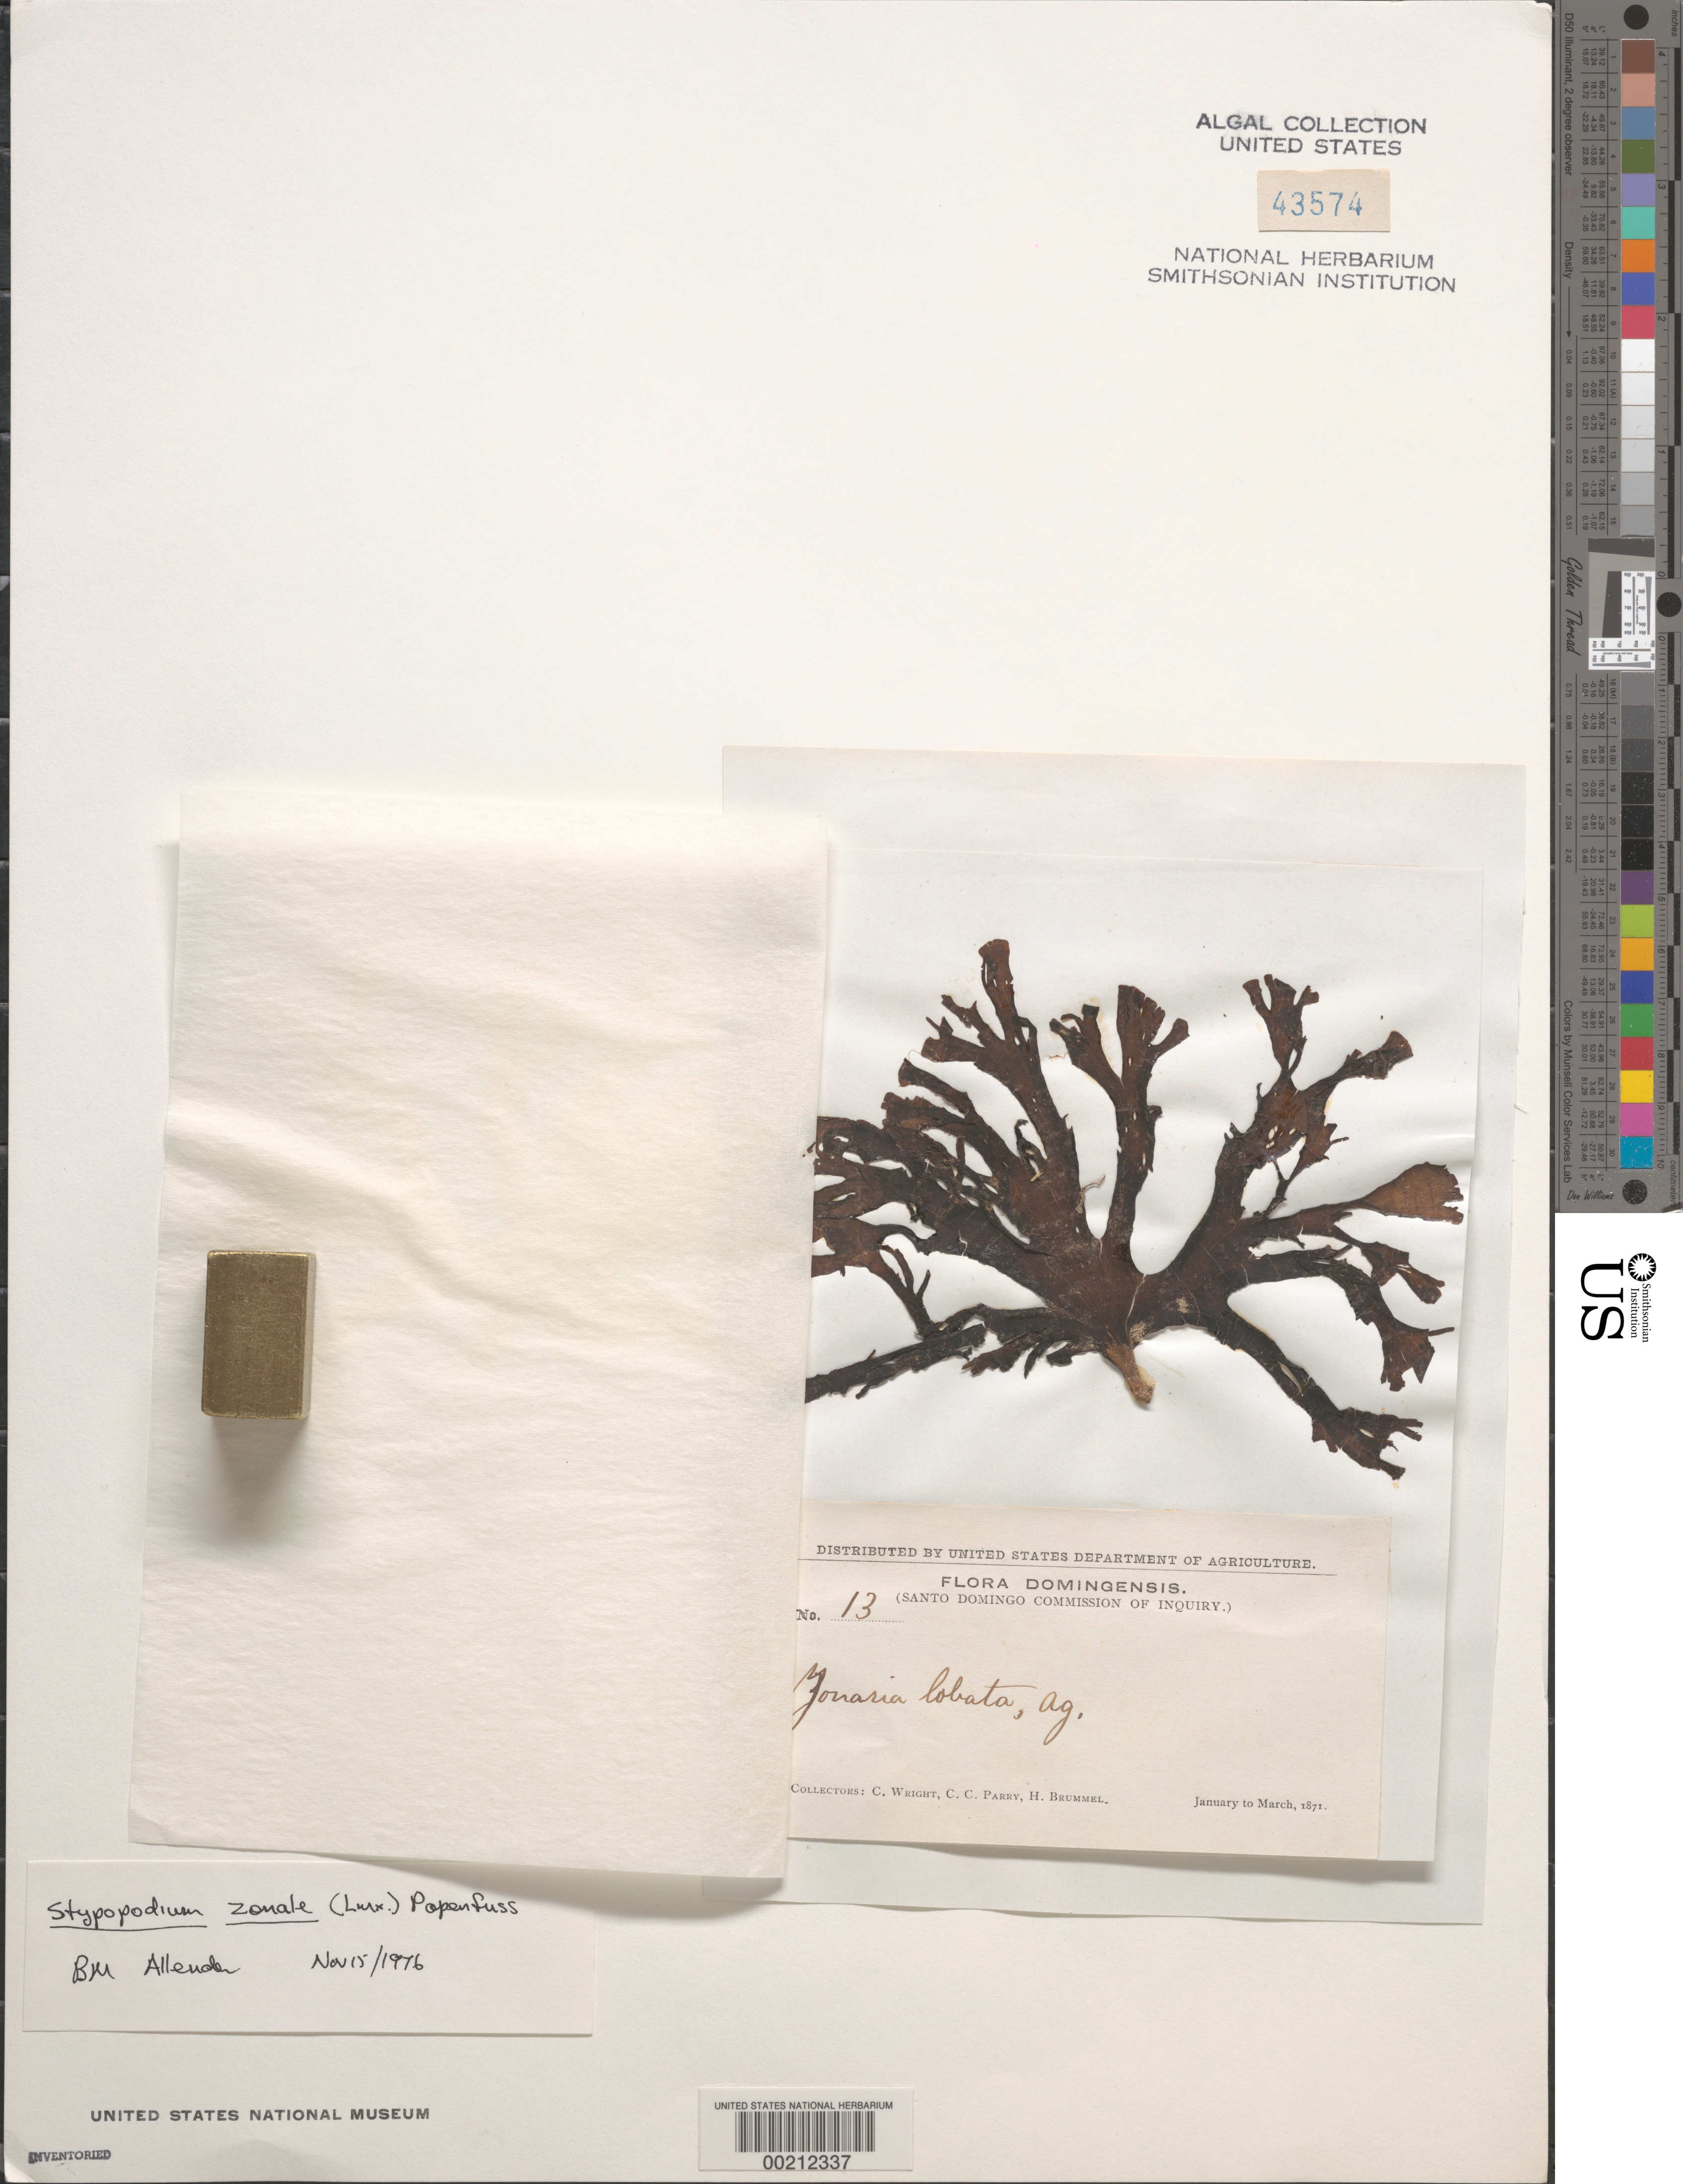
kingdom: Chromista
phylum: Ochrophyta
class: Phaeophyceae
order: Dictyotales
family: Dictyotaceae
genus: Stypopodium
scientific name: Stypopodium zonale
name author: (J.V.Lamouroux) Papenf.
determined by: Allender, B. M.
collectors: C. Wright, C. C. Parry & H. Brummel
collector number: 13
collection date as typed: Jan 1871 to -- Mar 1871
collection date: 1871-01/1871-03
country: Dominican Republic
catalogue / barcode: US 43574